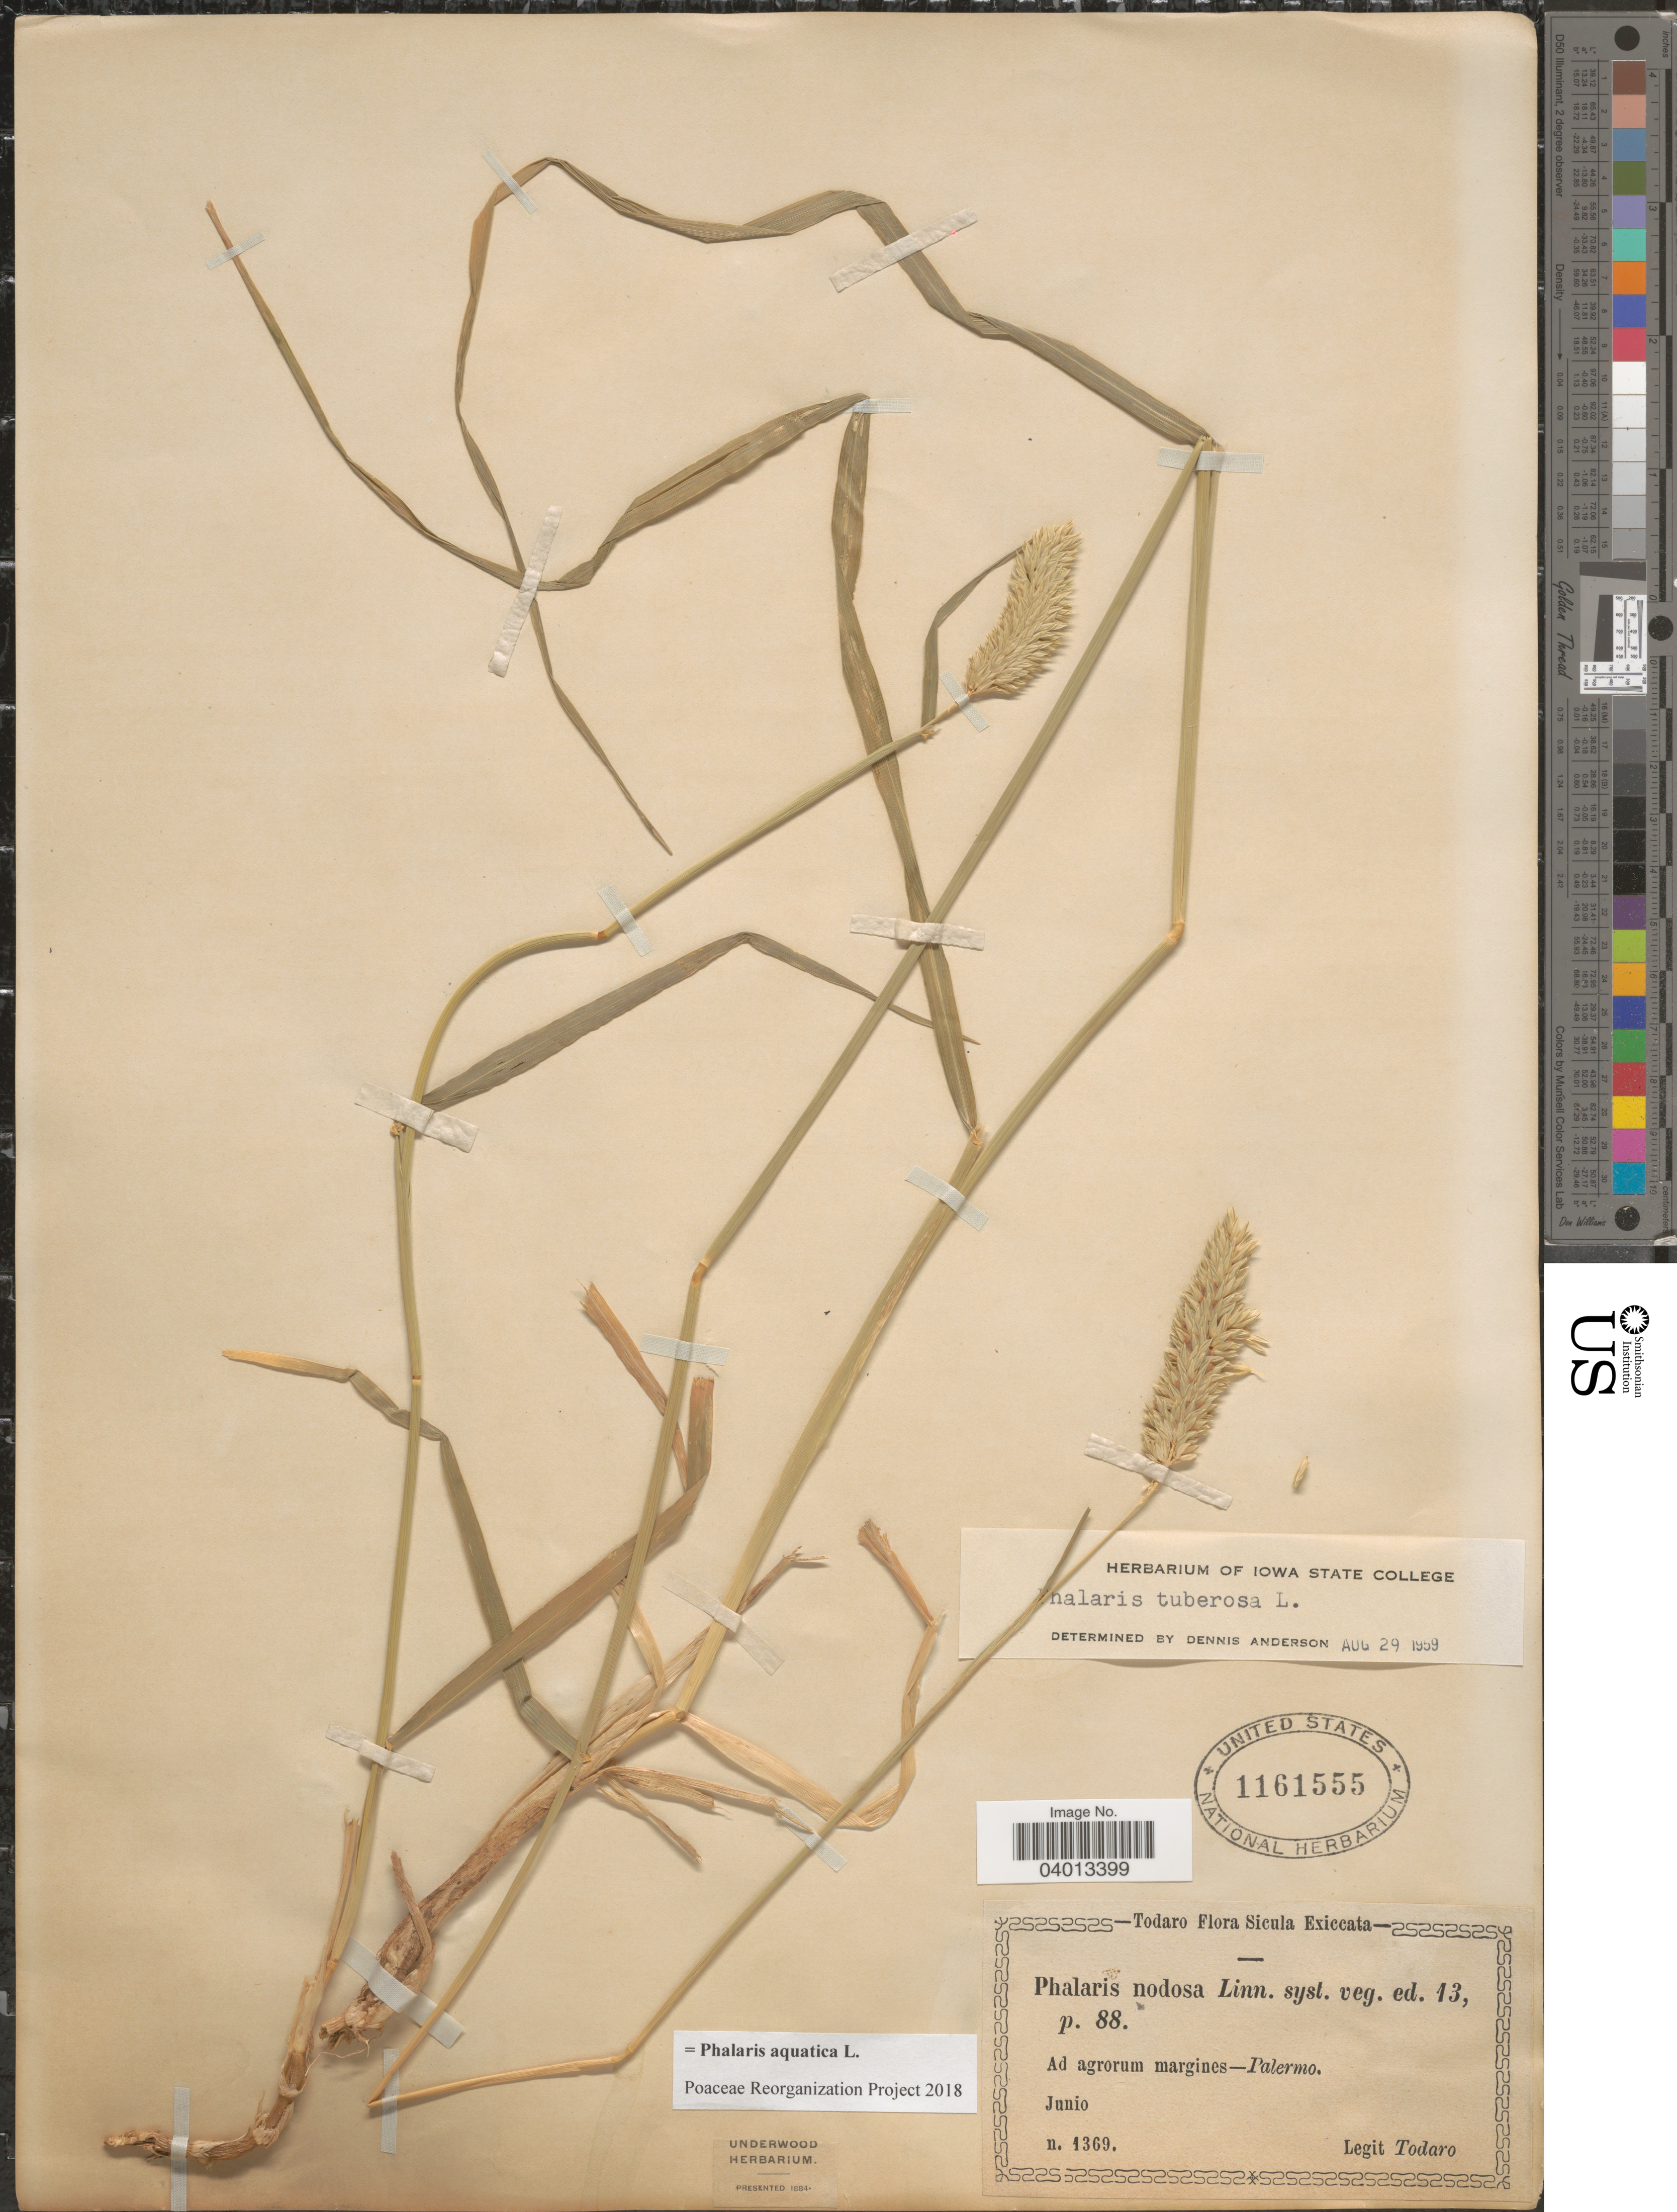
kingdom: Plantae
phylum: Tracheophyta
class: Liliopsida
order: Poales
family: Poaceae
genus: Phalaris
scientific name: Phalaris aquatica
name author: L.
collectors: Todaro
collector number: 1369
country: Italy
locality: Sicula. Ad agrorum margines - Palermo.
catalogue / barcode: US 1161555